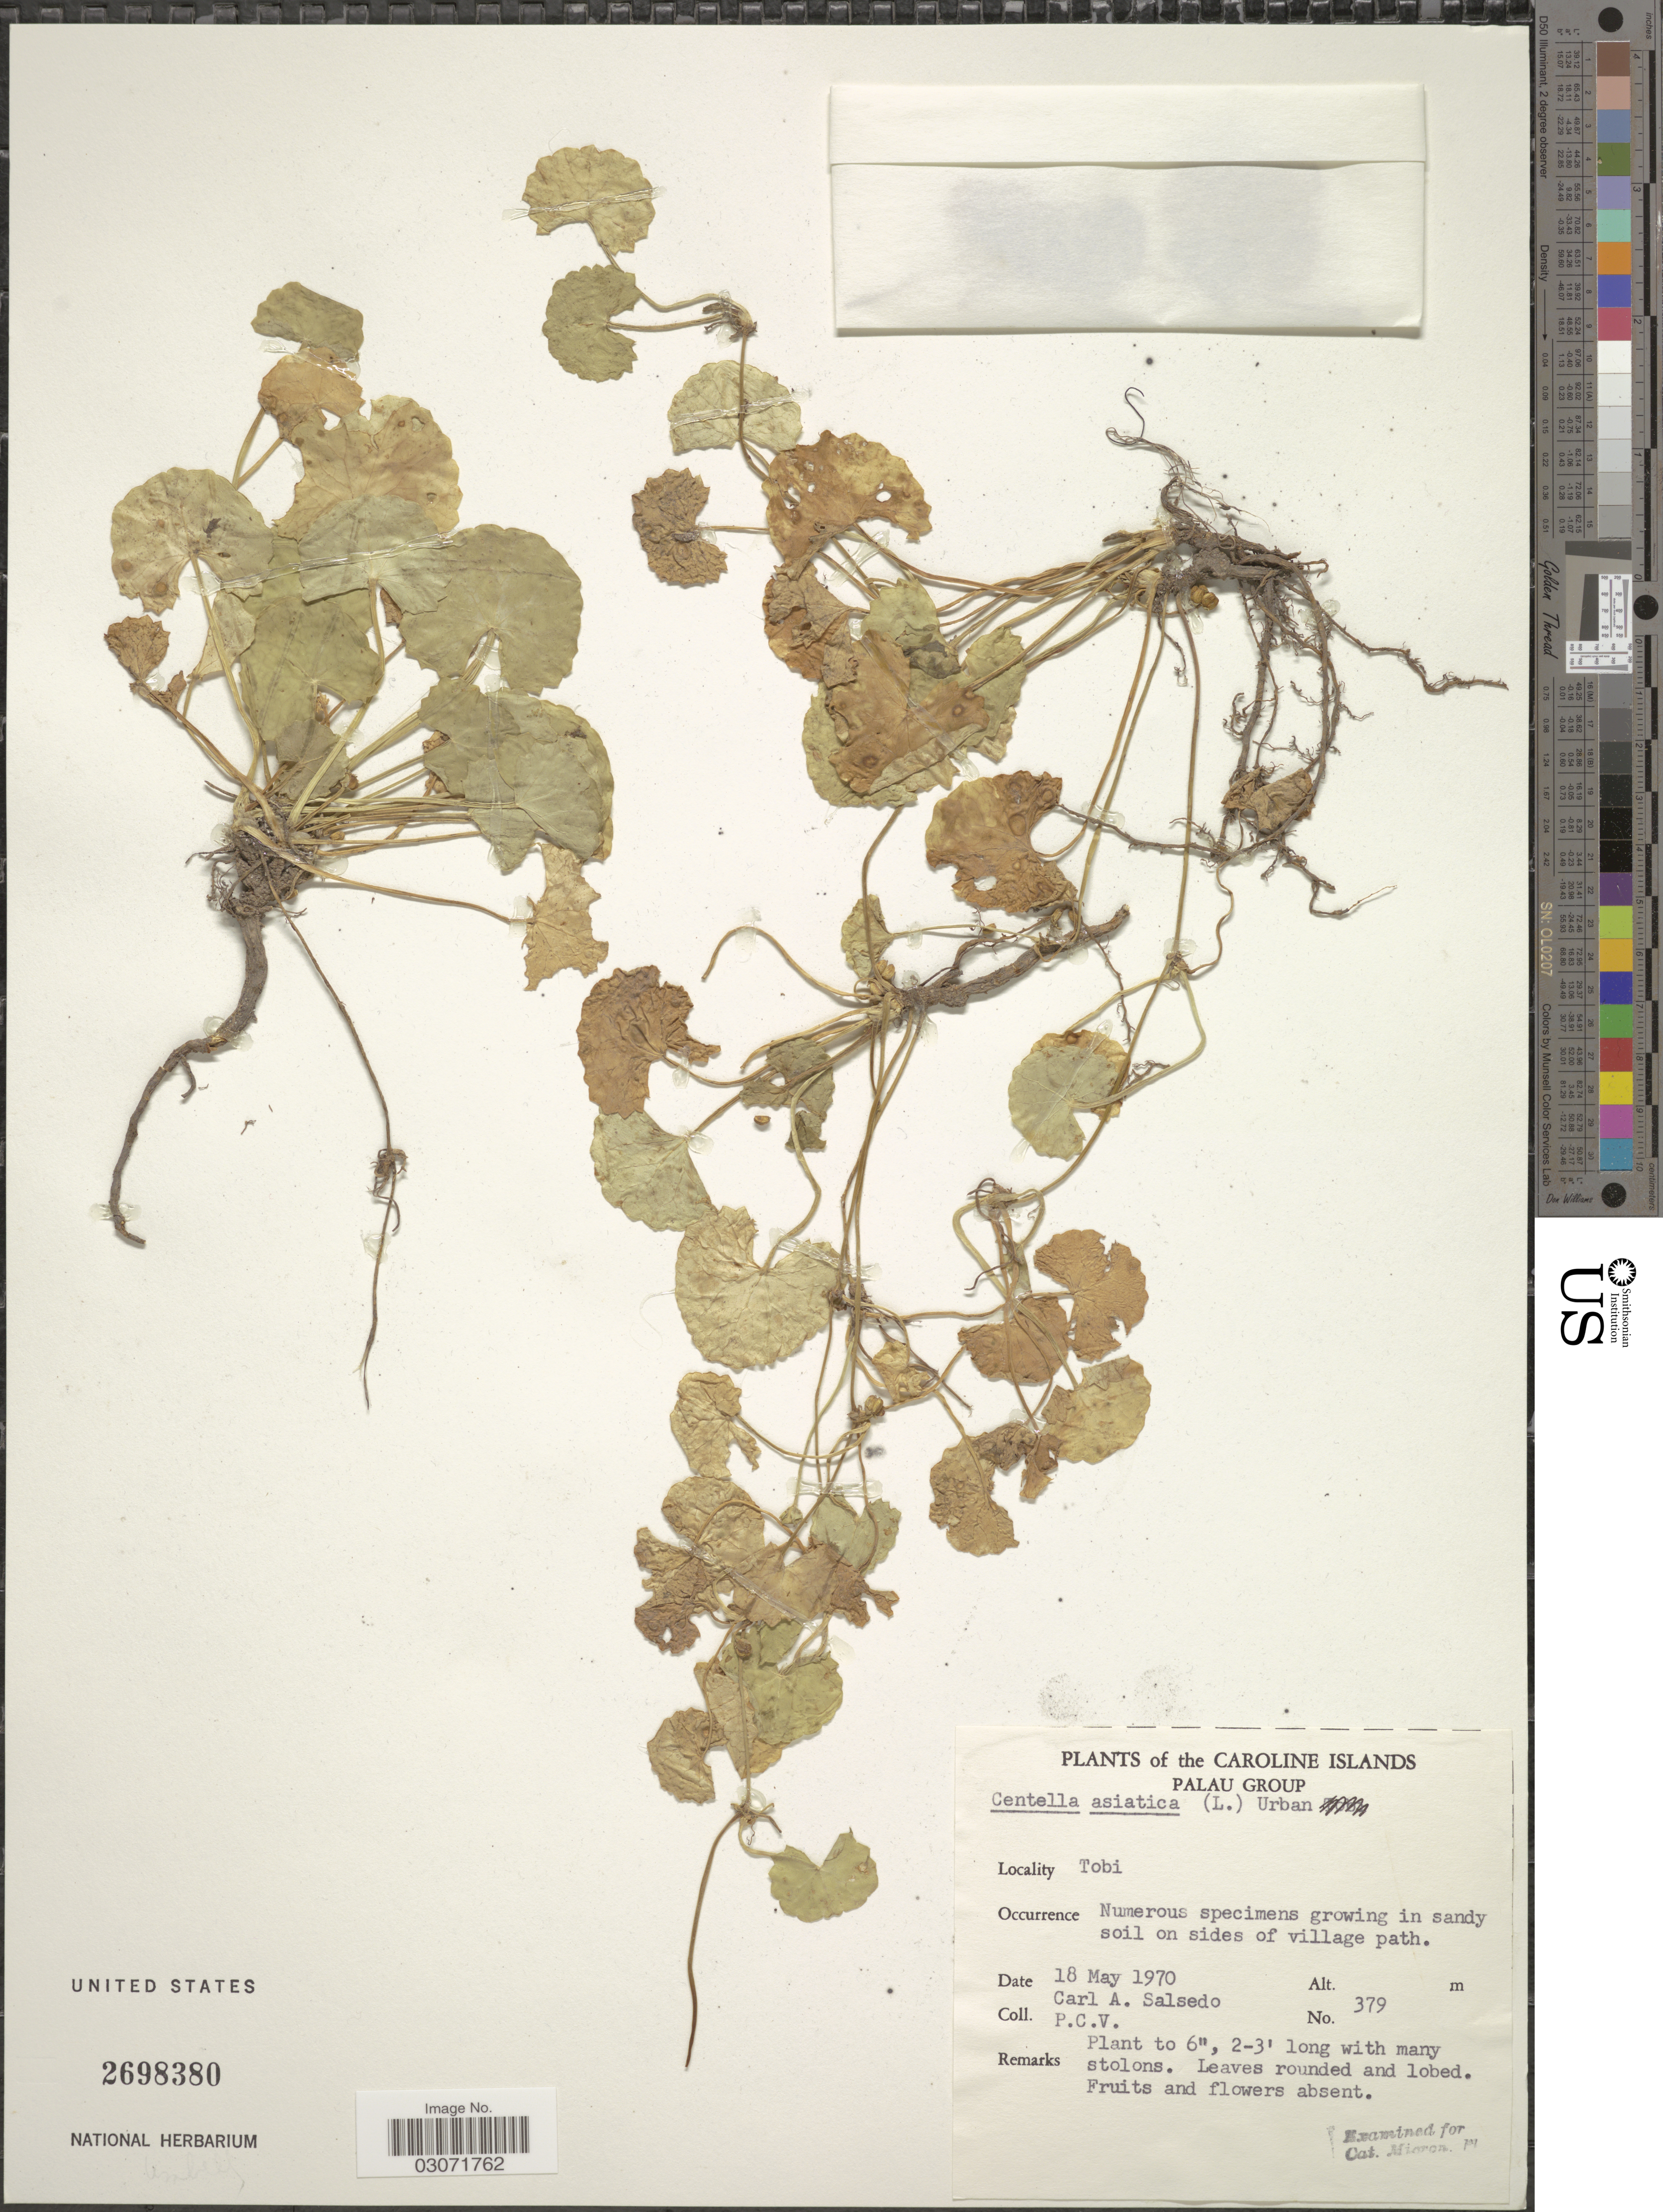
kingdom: Plantae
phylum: Tracheophyta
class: Magnoliopsida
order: Apiales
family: Apiaceae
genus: Centella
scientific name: Centella asiatica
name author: (L.) Urb.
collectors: C.A. Salsedo & P. C. V.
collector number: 379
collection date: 1970-05-18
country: Palau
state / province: Belau Outliers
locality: The Caroline Islands, Palau Group. Tobi.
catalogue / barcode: US 2698380